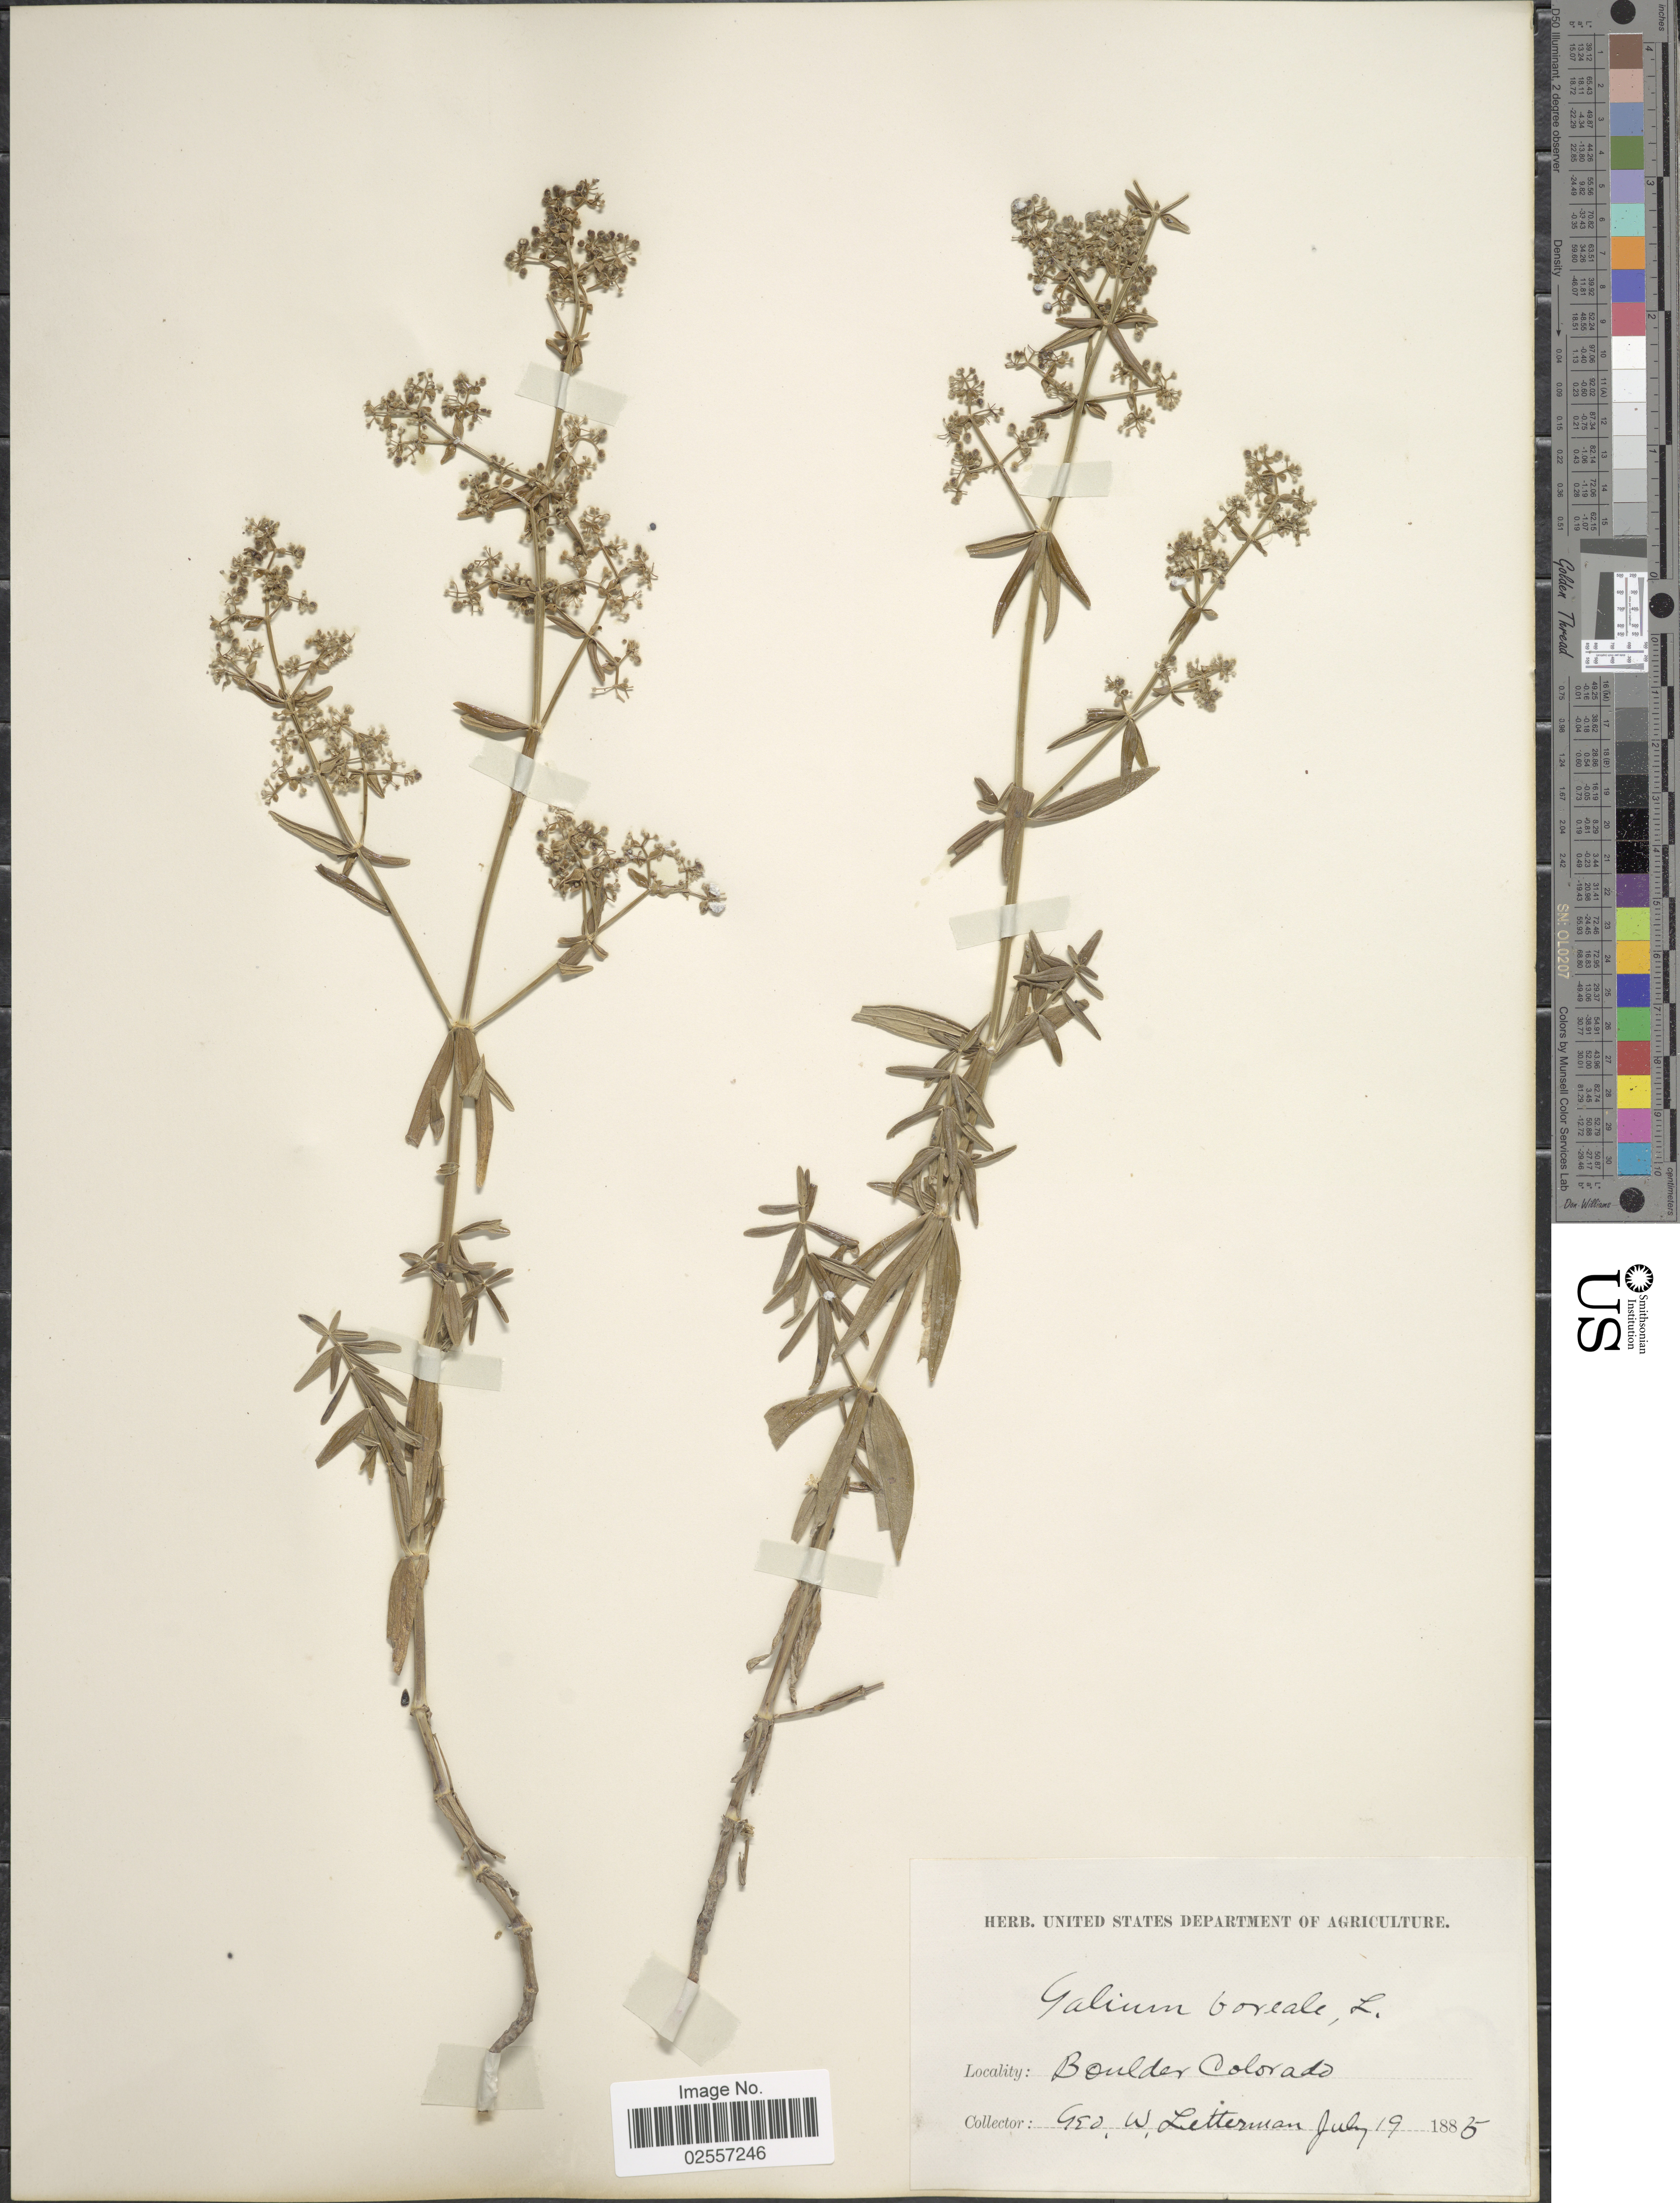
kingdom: Plantae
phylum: Tracheophyta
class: Magnoliopsida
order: Gentianales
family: Rubiaceae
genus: Galium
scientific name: Galium boreale L.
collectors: G. W. Letterman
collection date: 1885-07-19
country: United States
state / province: Colorado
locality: Boulder